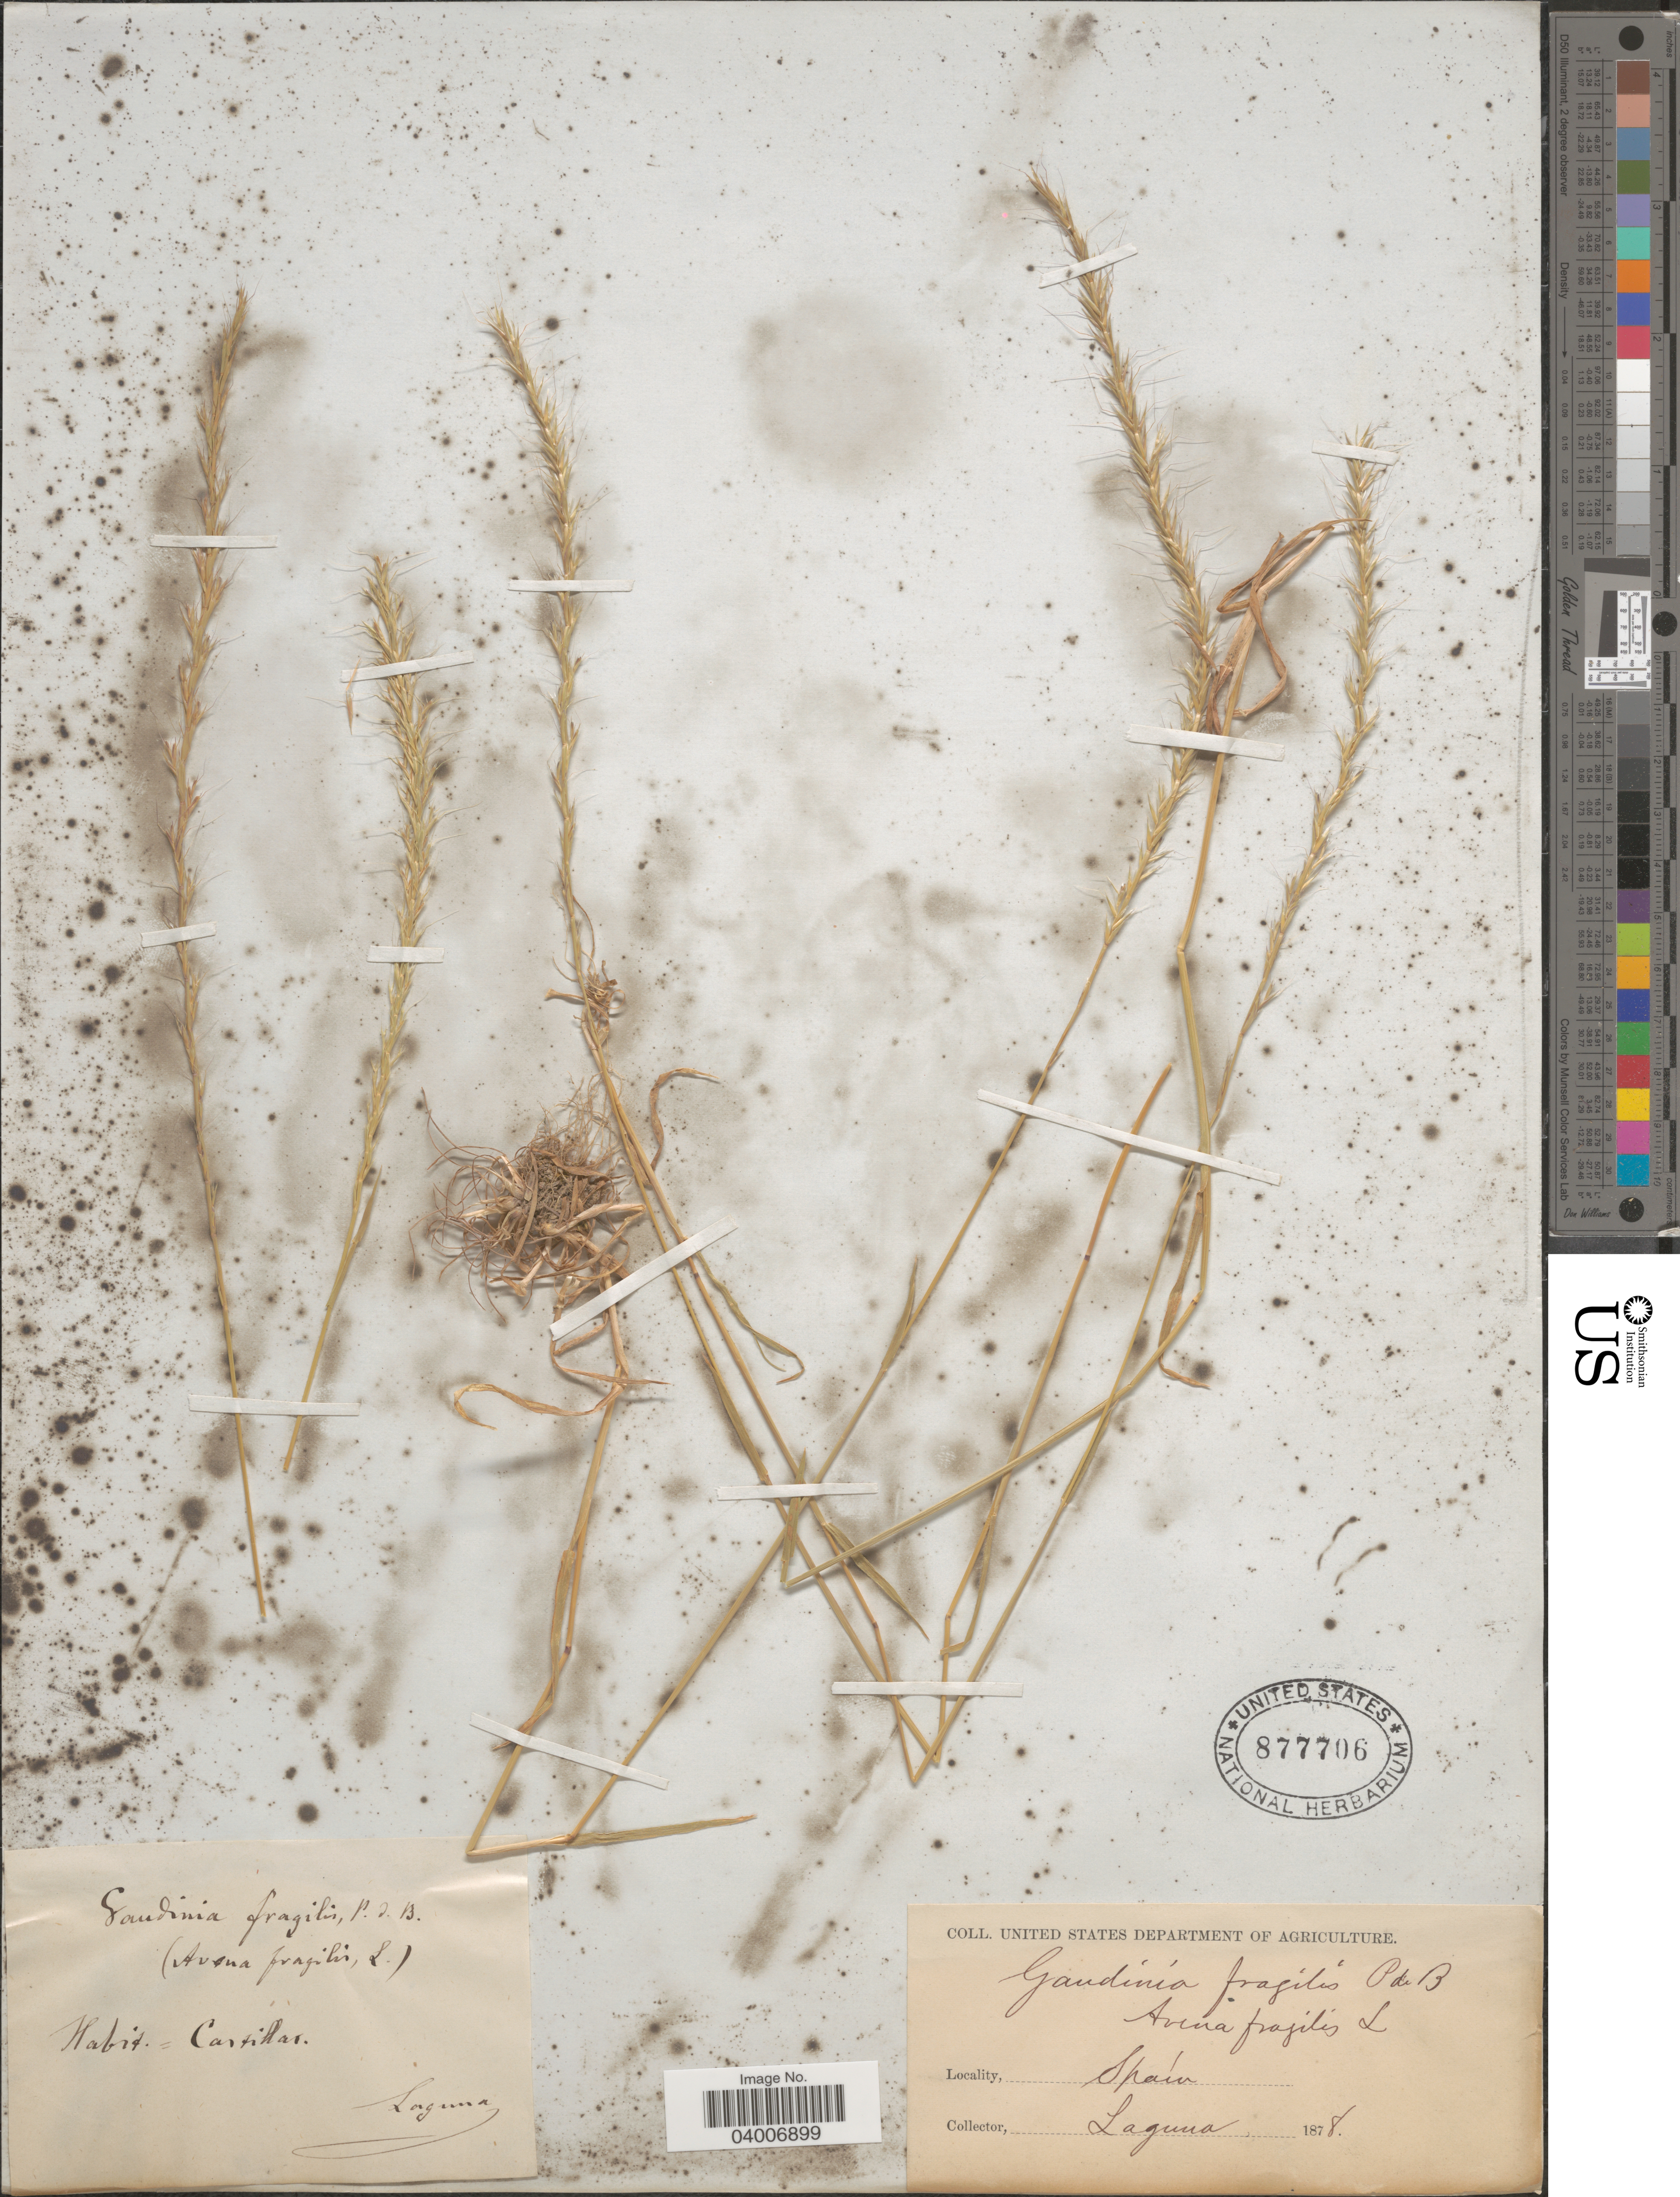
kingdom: Plantae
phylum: Tracheophyta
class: Liliopsida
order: Poales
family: Poaceae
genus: Gaudinia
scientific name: Gaudinia fragilis var. fragilis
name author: (L.) P. Beauv.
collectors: -. Laguna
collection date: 1878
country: Spain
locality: Cartillas.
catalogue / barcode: US 877706